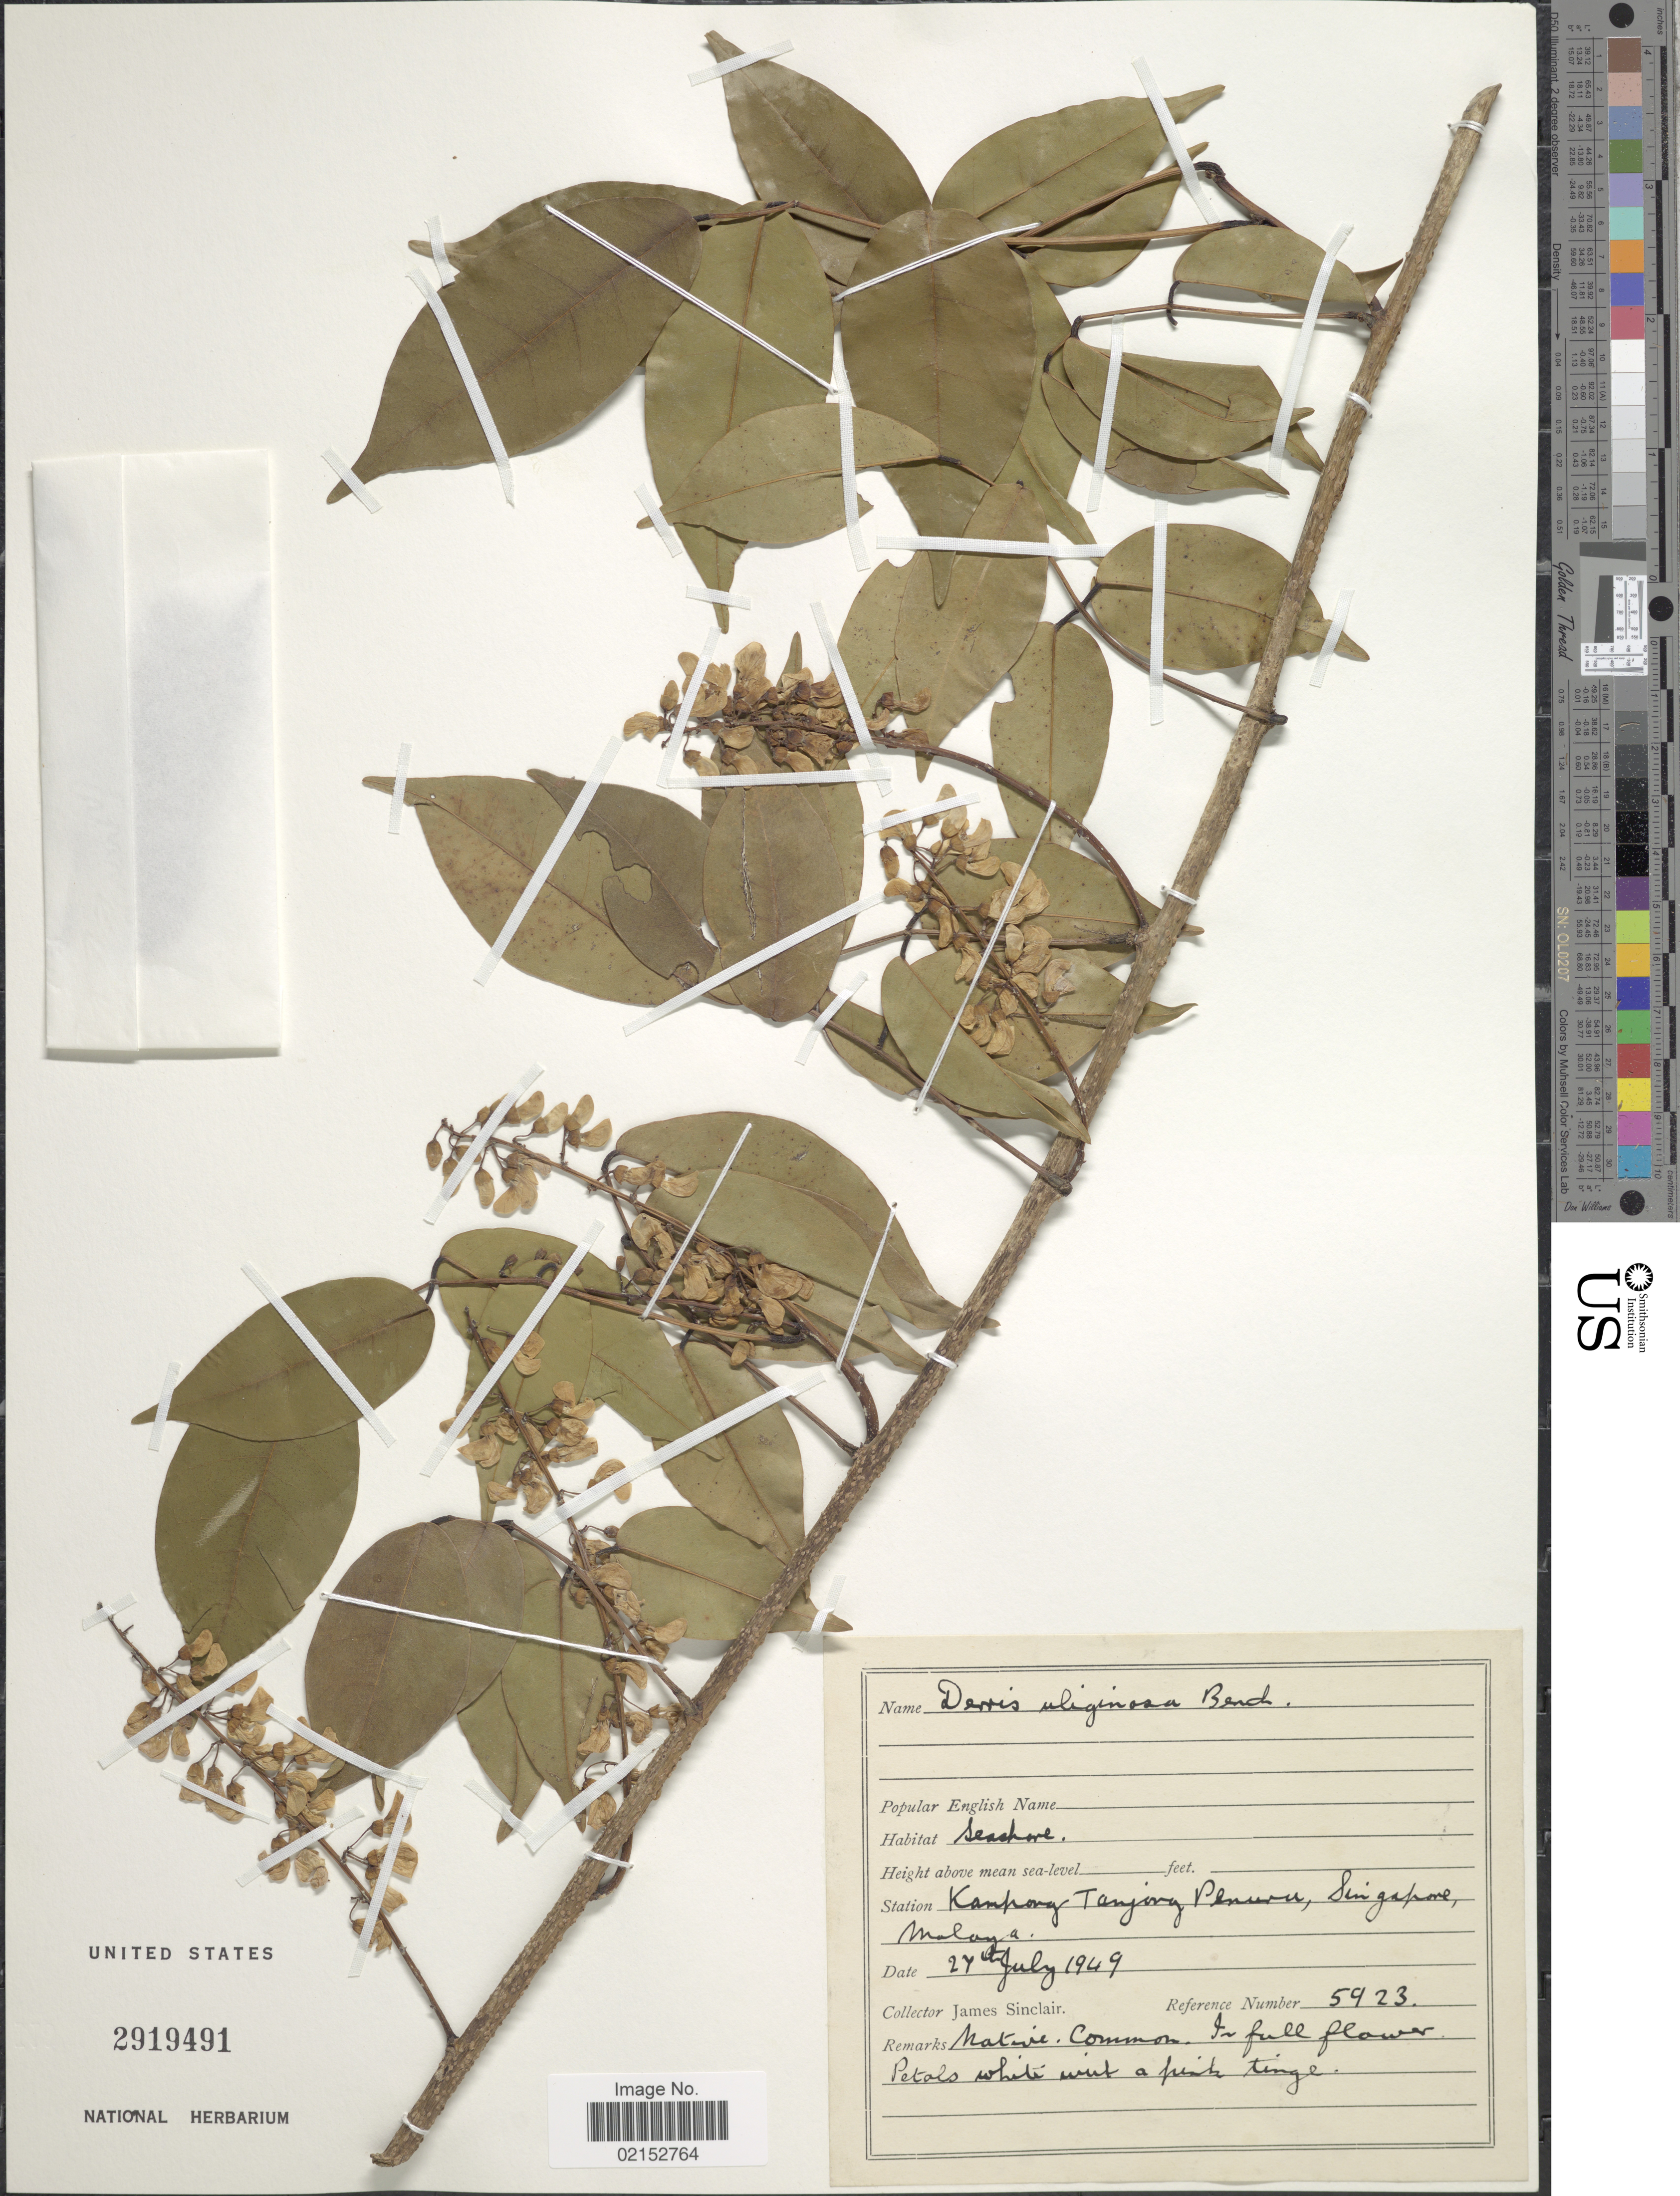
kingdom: Plantae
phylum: Tracheophyta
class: Magnoliopsida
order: Fabales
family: Fabaceae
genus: Derris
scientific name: Derris trifoliata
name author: Lour.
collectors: J. Sinclair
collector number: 5923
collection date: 1949-07-27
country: Singapore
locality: Kampong Tanjong Penjuru, Malaya.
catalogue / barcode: US 2919491